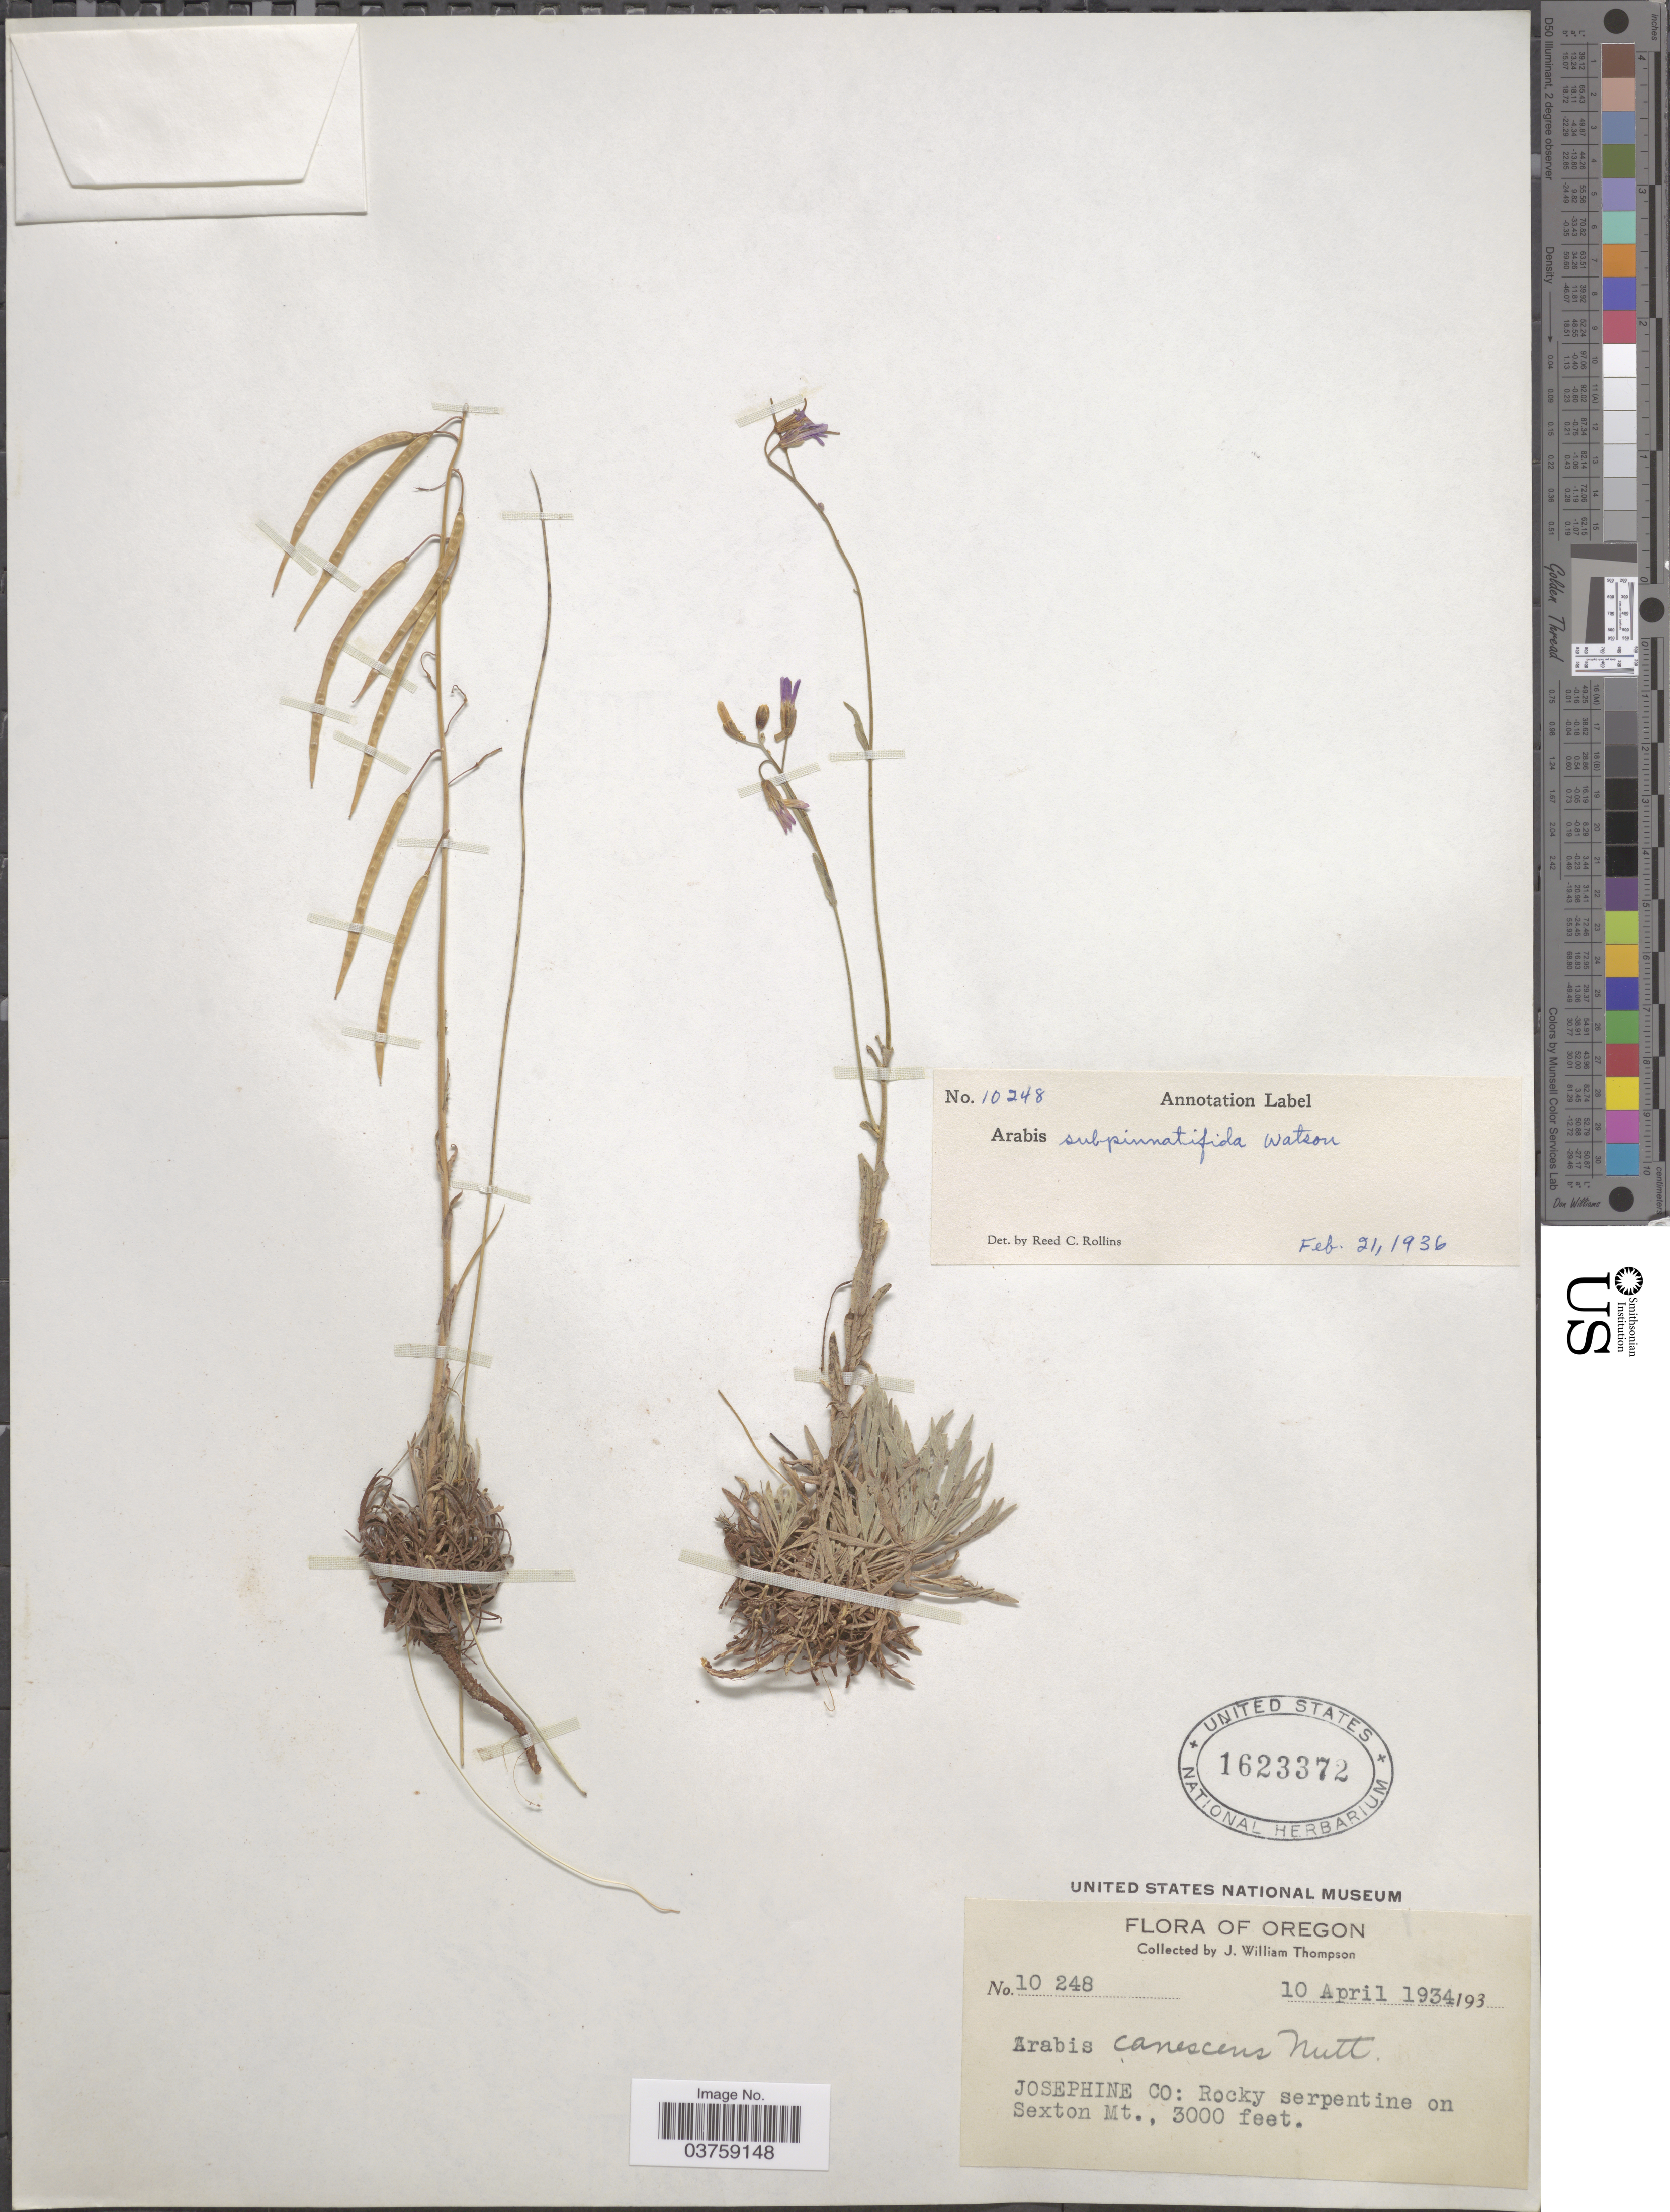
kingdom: Plantae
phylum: Tracheophyta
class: Magnoliopsida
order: Brassicales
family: Brassicaceae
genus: Arabis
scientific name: Arabis subpinnatifida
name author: S. Watson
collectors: J. W. Thompson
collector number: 10 248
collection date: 1934-04-10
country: United States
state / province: Oregon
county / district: Josephine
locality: Josephine Co: Rocky serpentine on Sexton Mt.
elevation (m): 914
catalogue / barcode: US 1623372